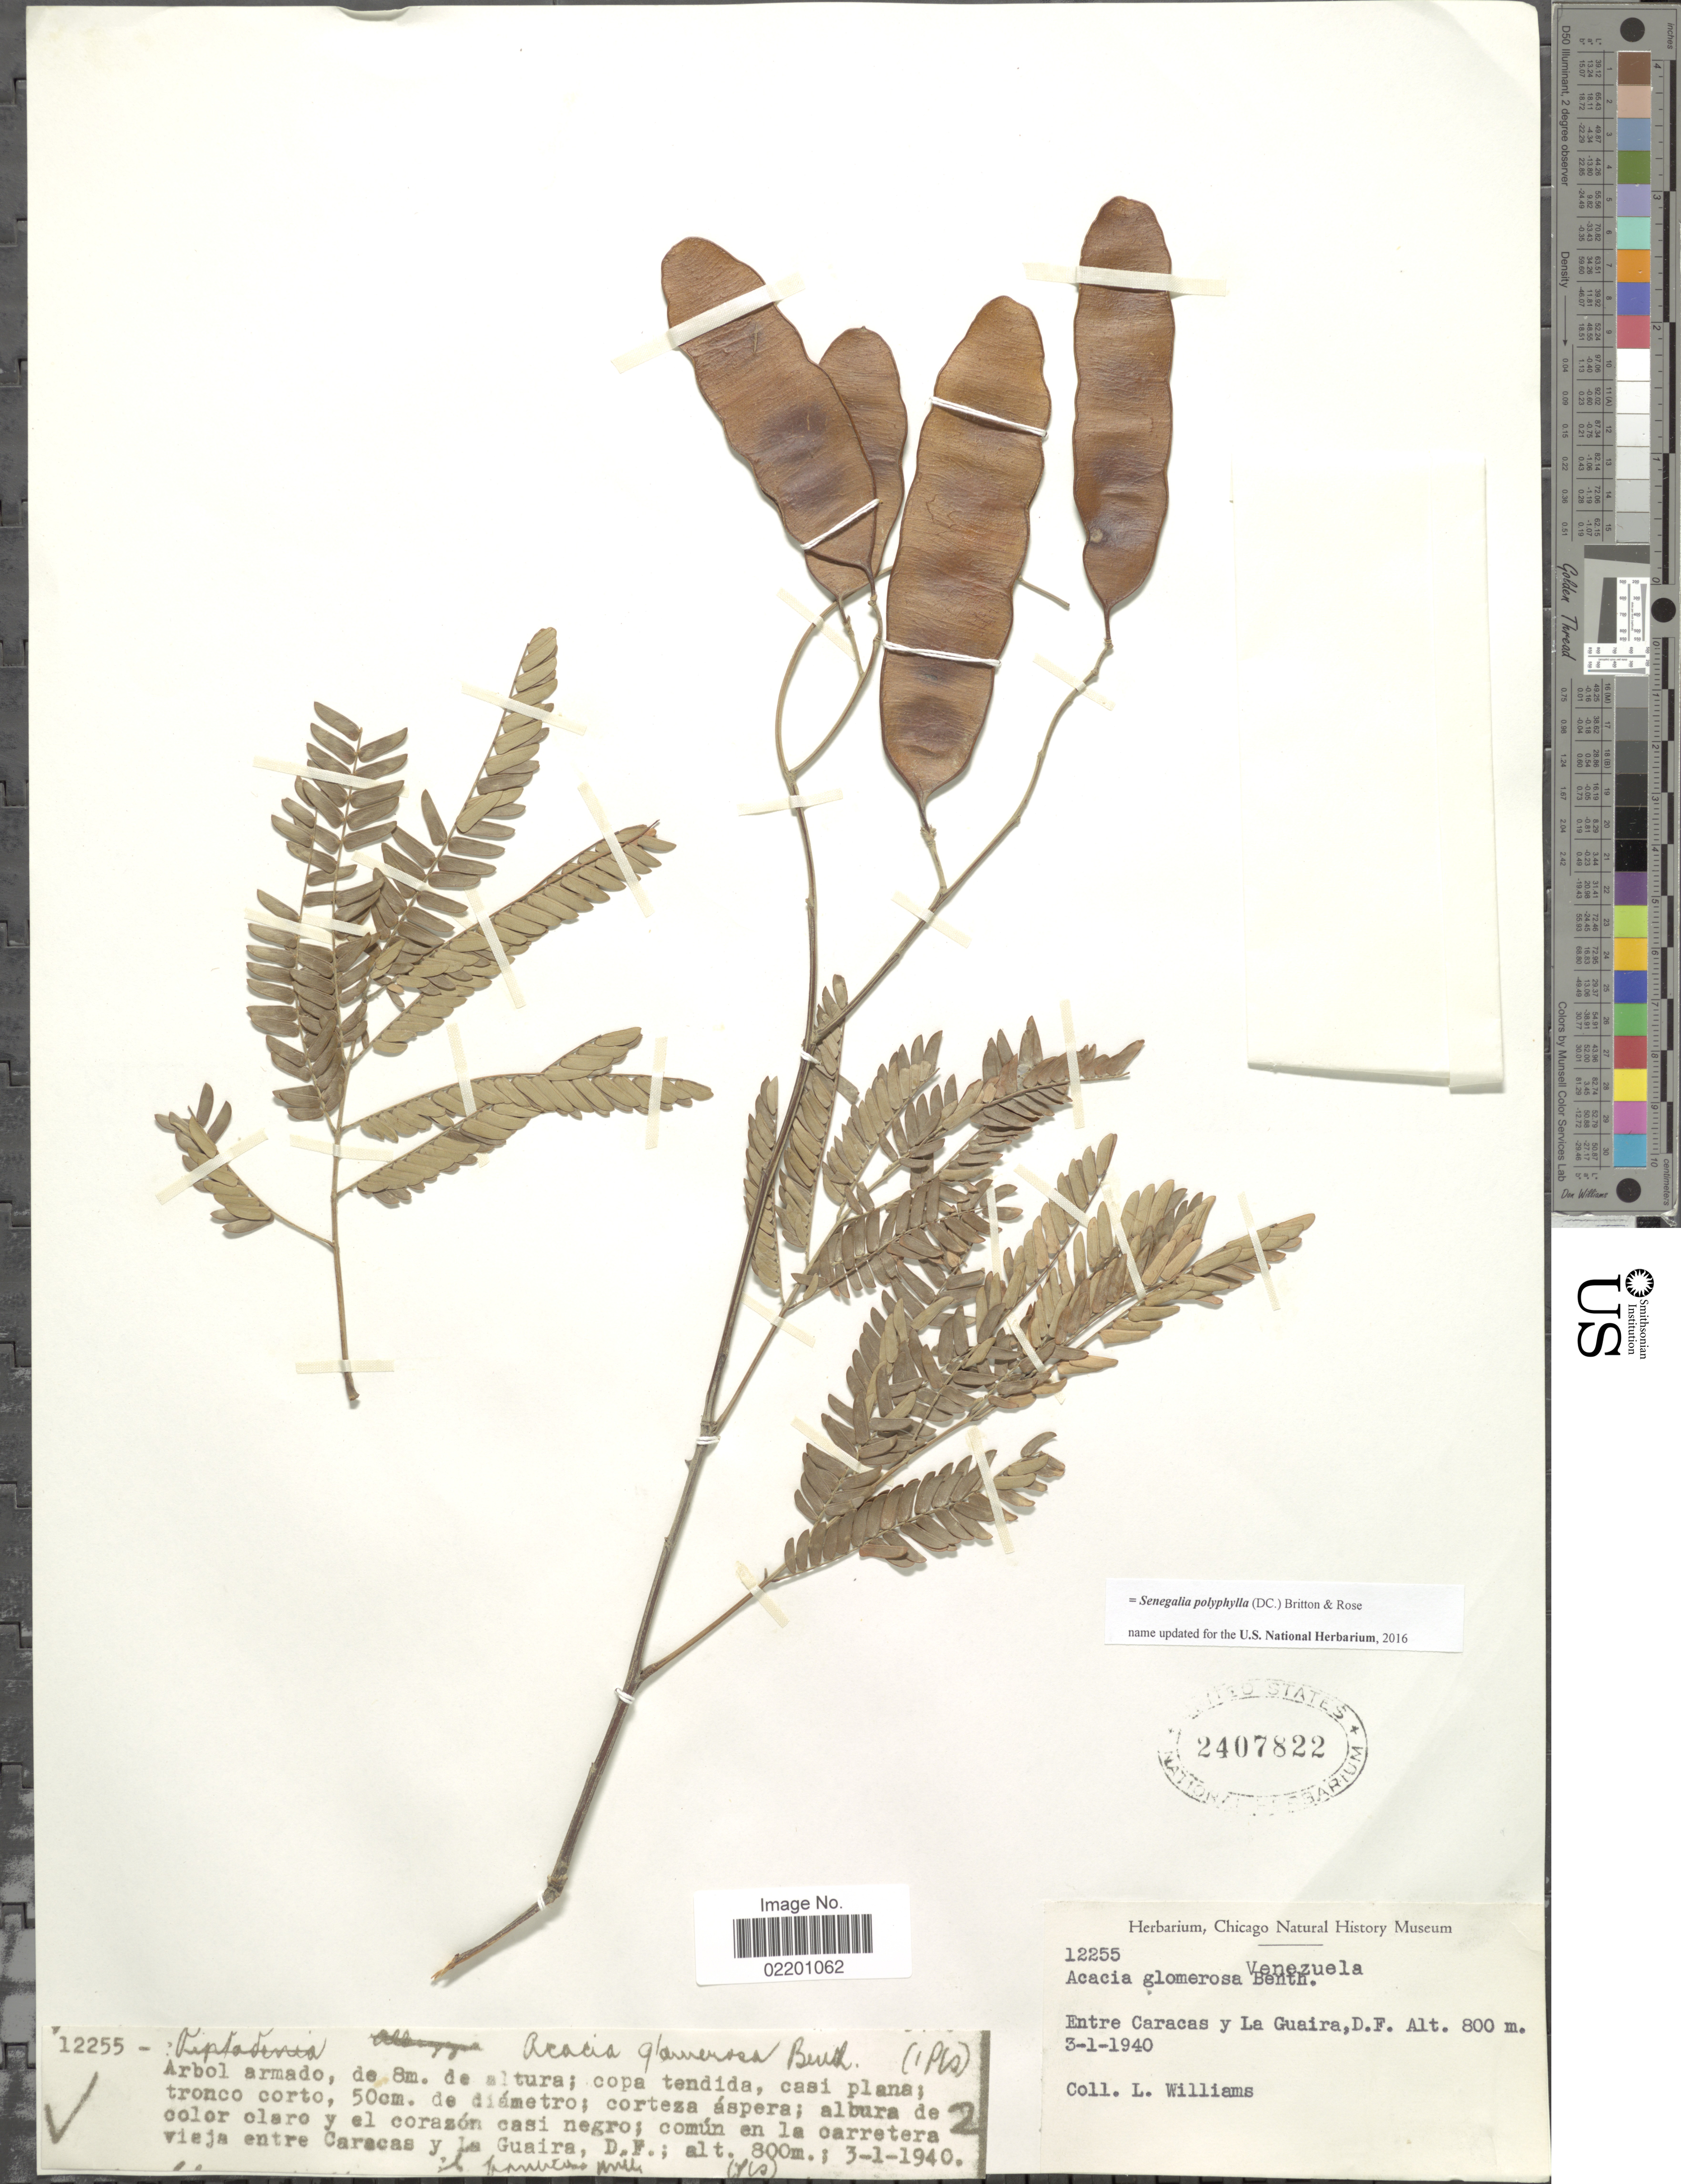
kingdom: Plantae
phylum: Tracheophyta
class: Magnoliopsida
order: Fabales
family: Fabaceae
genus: Senegalia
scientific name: Senegalia polyphylla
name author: (DC.) Britton & Rose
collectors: L. Williams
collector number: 12255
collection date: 1940-01-03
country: Venezuela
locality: Comun en la carretera vieja entre Caracas y La Guaria, D. F. Entre Caracas y La Guaira, D. F.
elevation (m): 800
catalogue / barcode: US 2407822